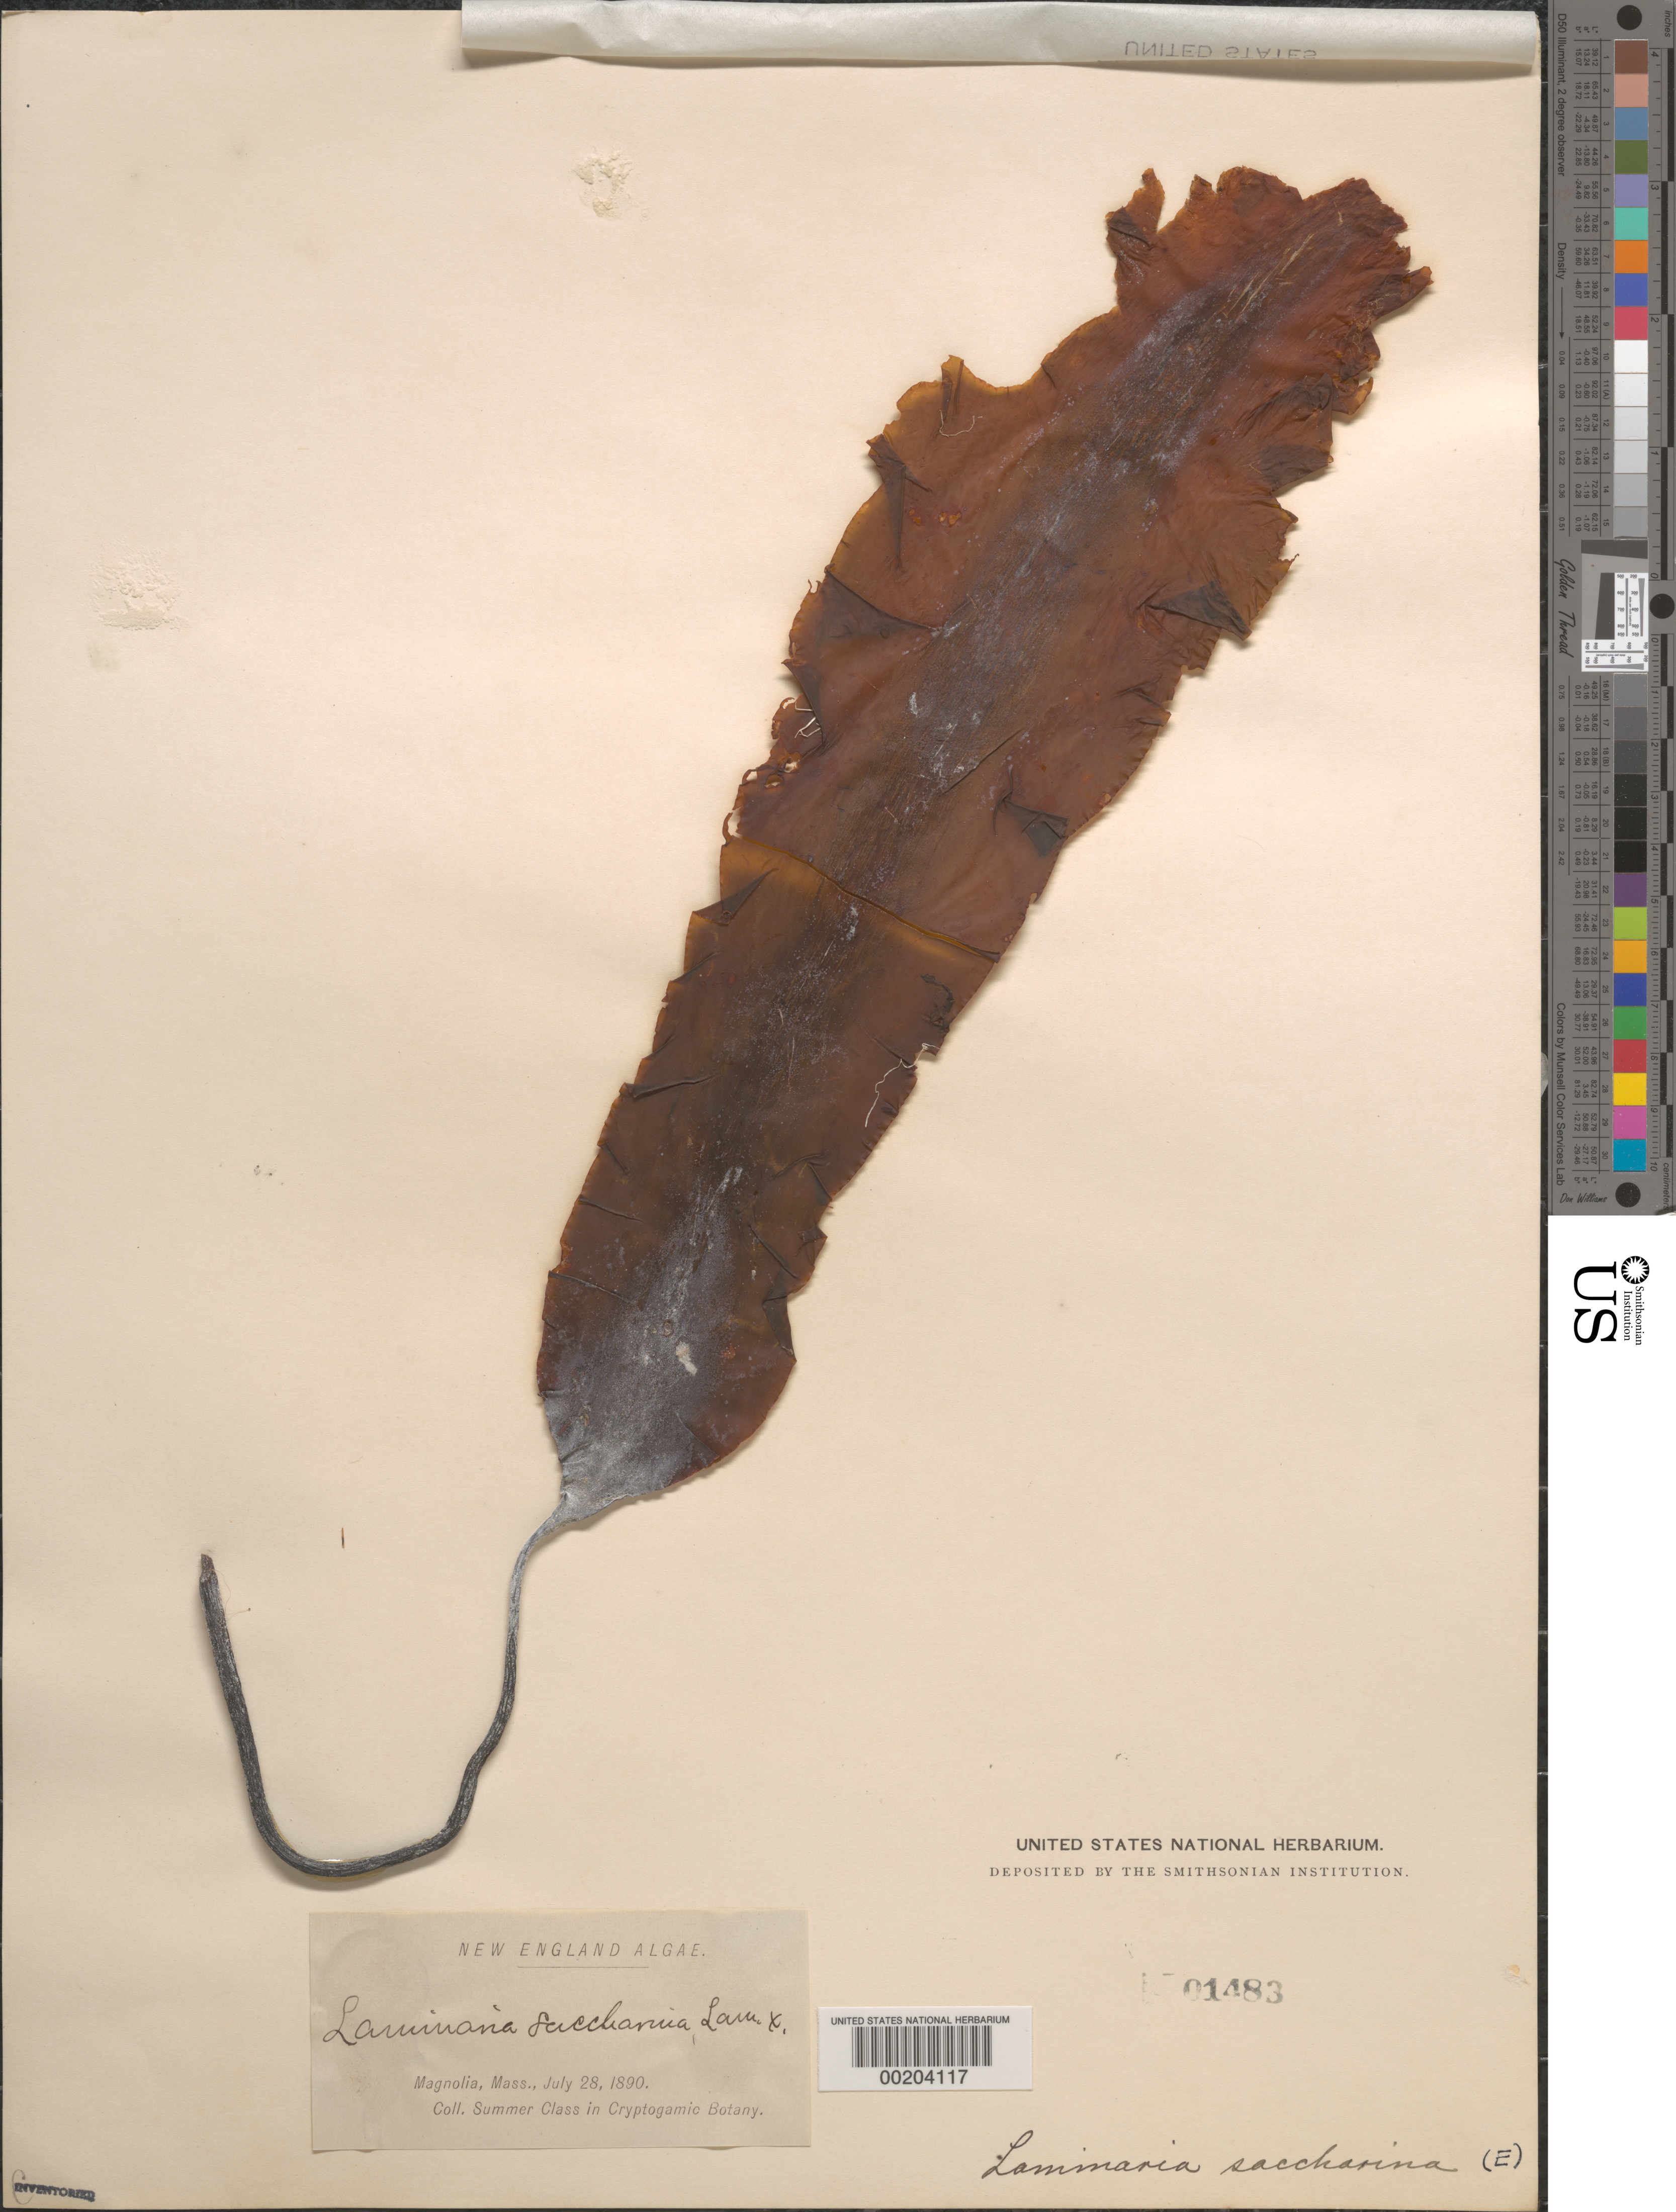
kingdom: Chromista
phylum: Ochrophyta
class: Phaeophyceae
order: Laminariales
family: Laminariaceae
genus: Saccharina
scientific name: Saccharina latissima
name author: C.E. Lane et al.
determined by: Algae name updating Project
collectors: Cryptogamic Botany Class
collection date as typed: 28 Jul 1890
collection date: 1890-07-28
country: United States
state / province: Massachusetts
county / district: Essex County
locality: Magnolia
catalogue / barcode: US 1483